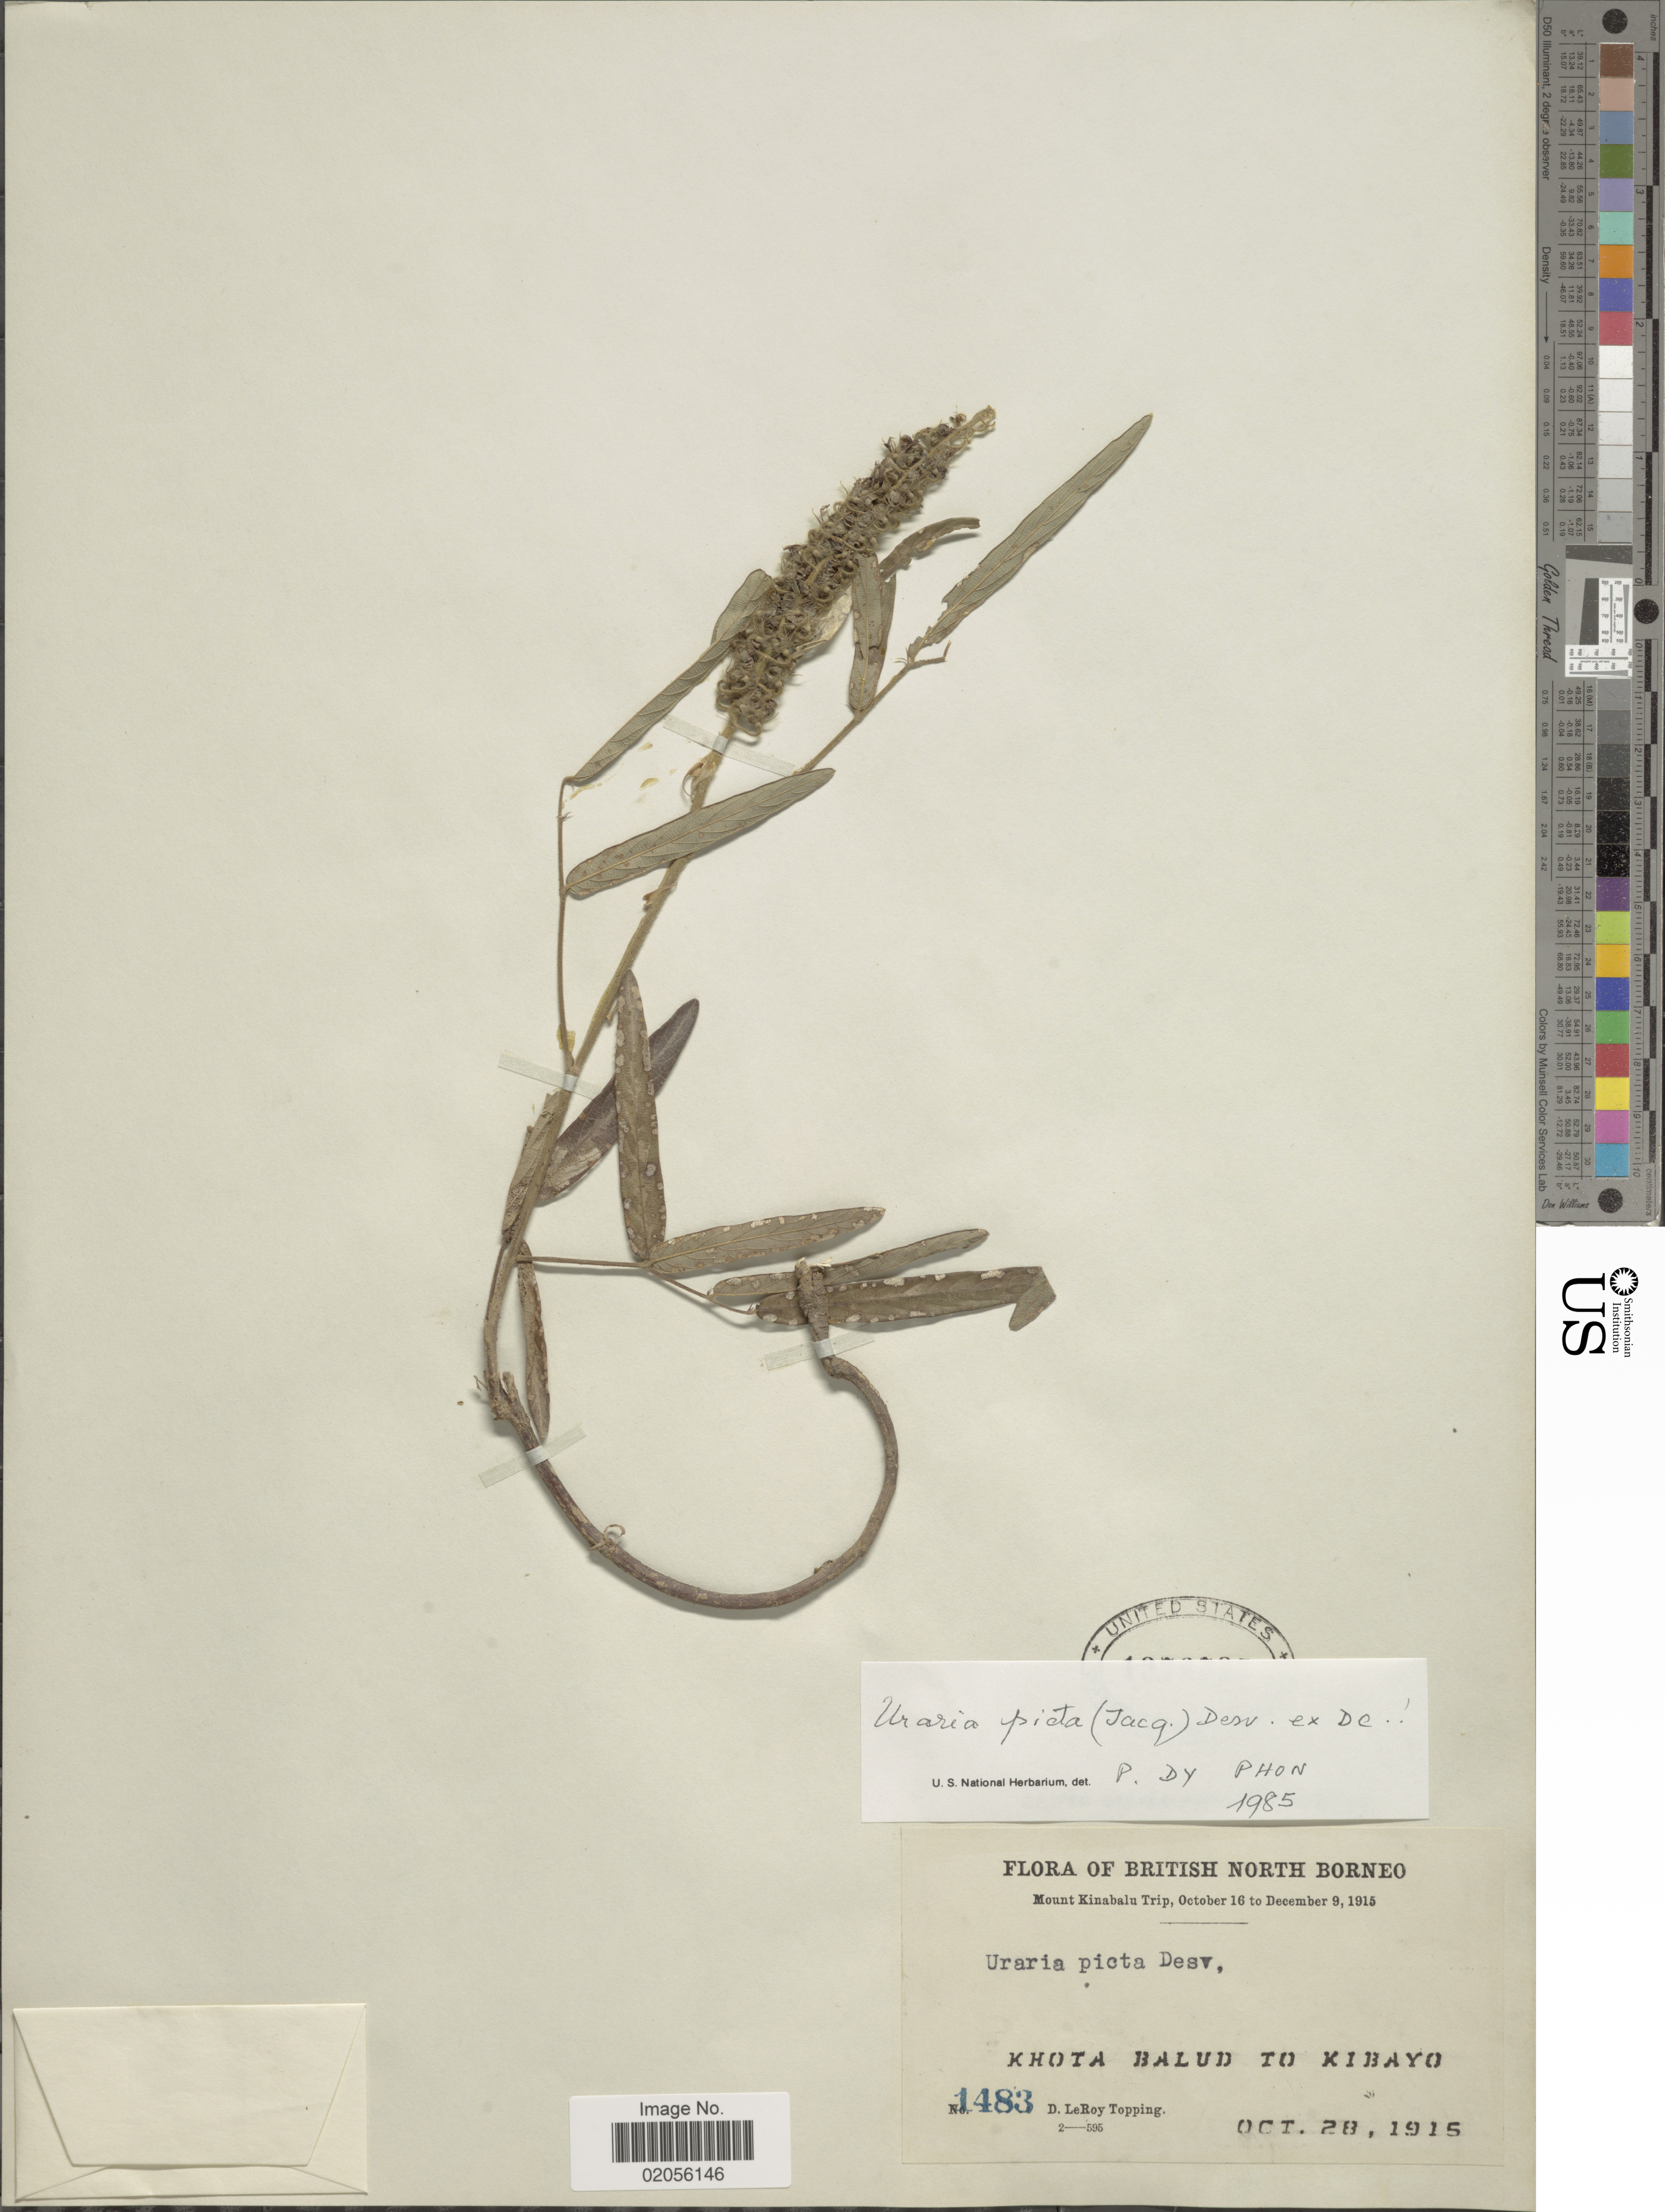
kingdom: Plantae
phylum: Tracheophyta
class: Magnoliopsida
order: Fabales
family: Fabaceae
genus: Uraria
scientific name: Uraria picta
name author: (Jacq.) DC.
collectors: D. L. Topping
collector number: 1483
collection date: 1915-10-28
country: Malaysia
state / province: Sabah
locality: Mount Kinabalu, Khota Balud to Kibayo. British North Borneo